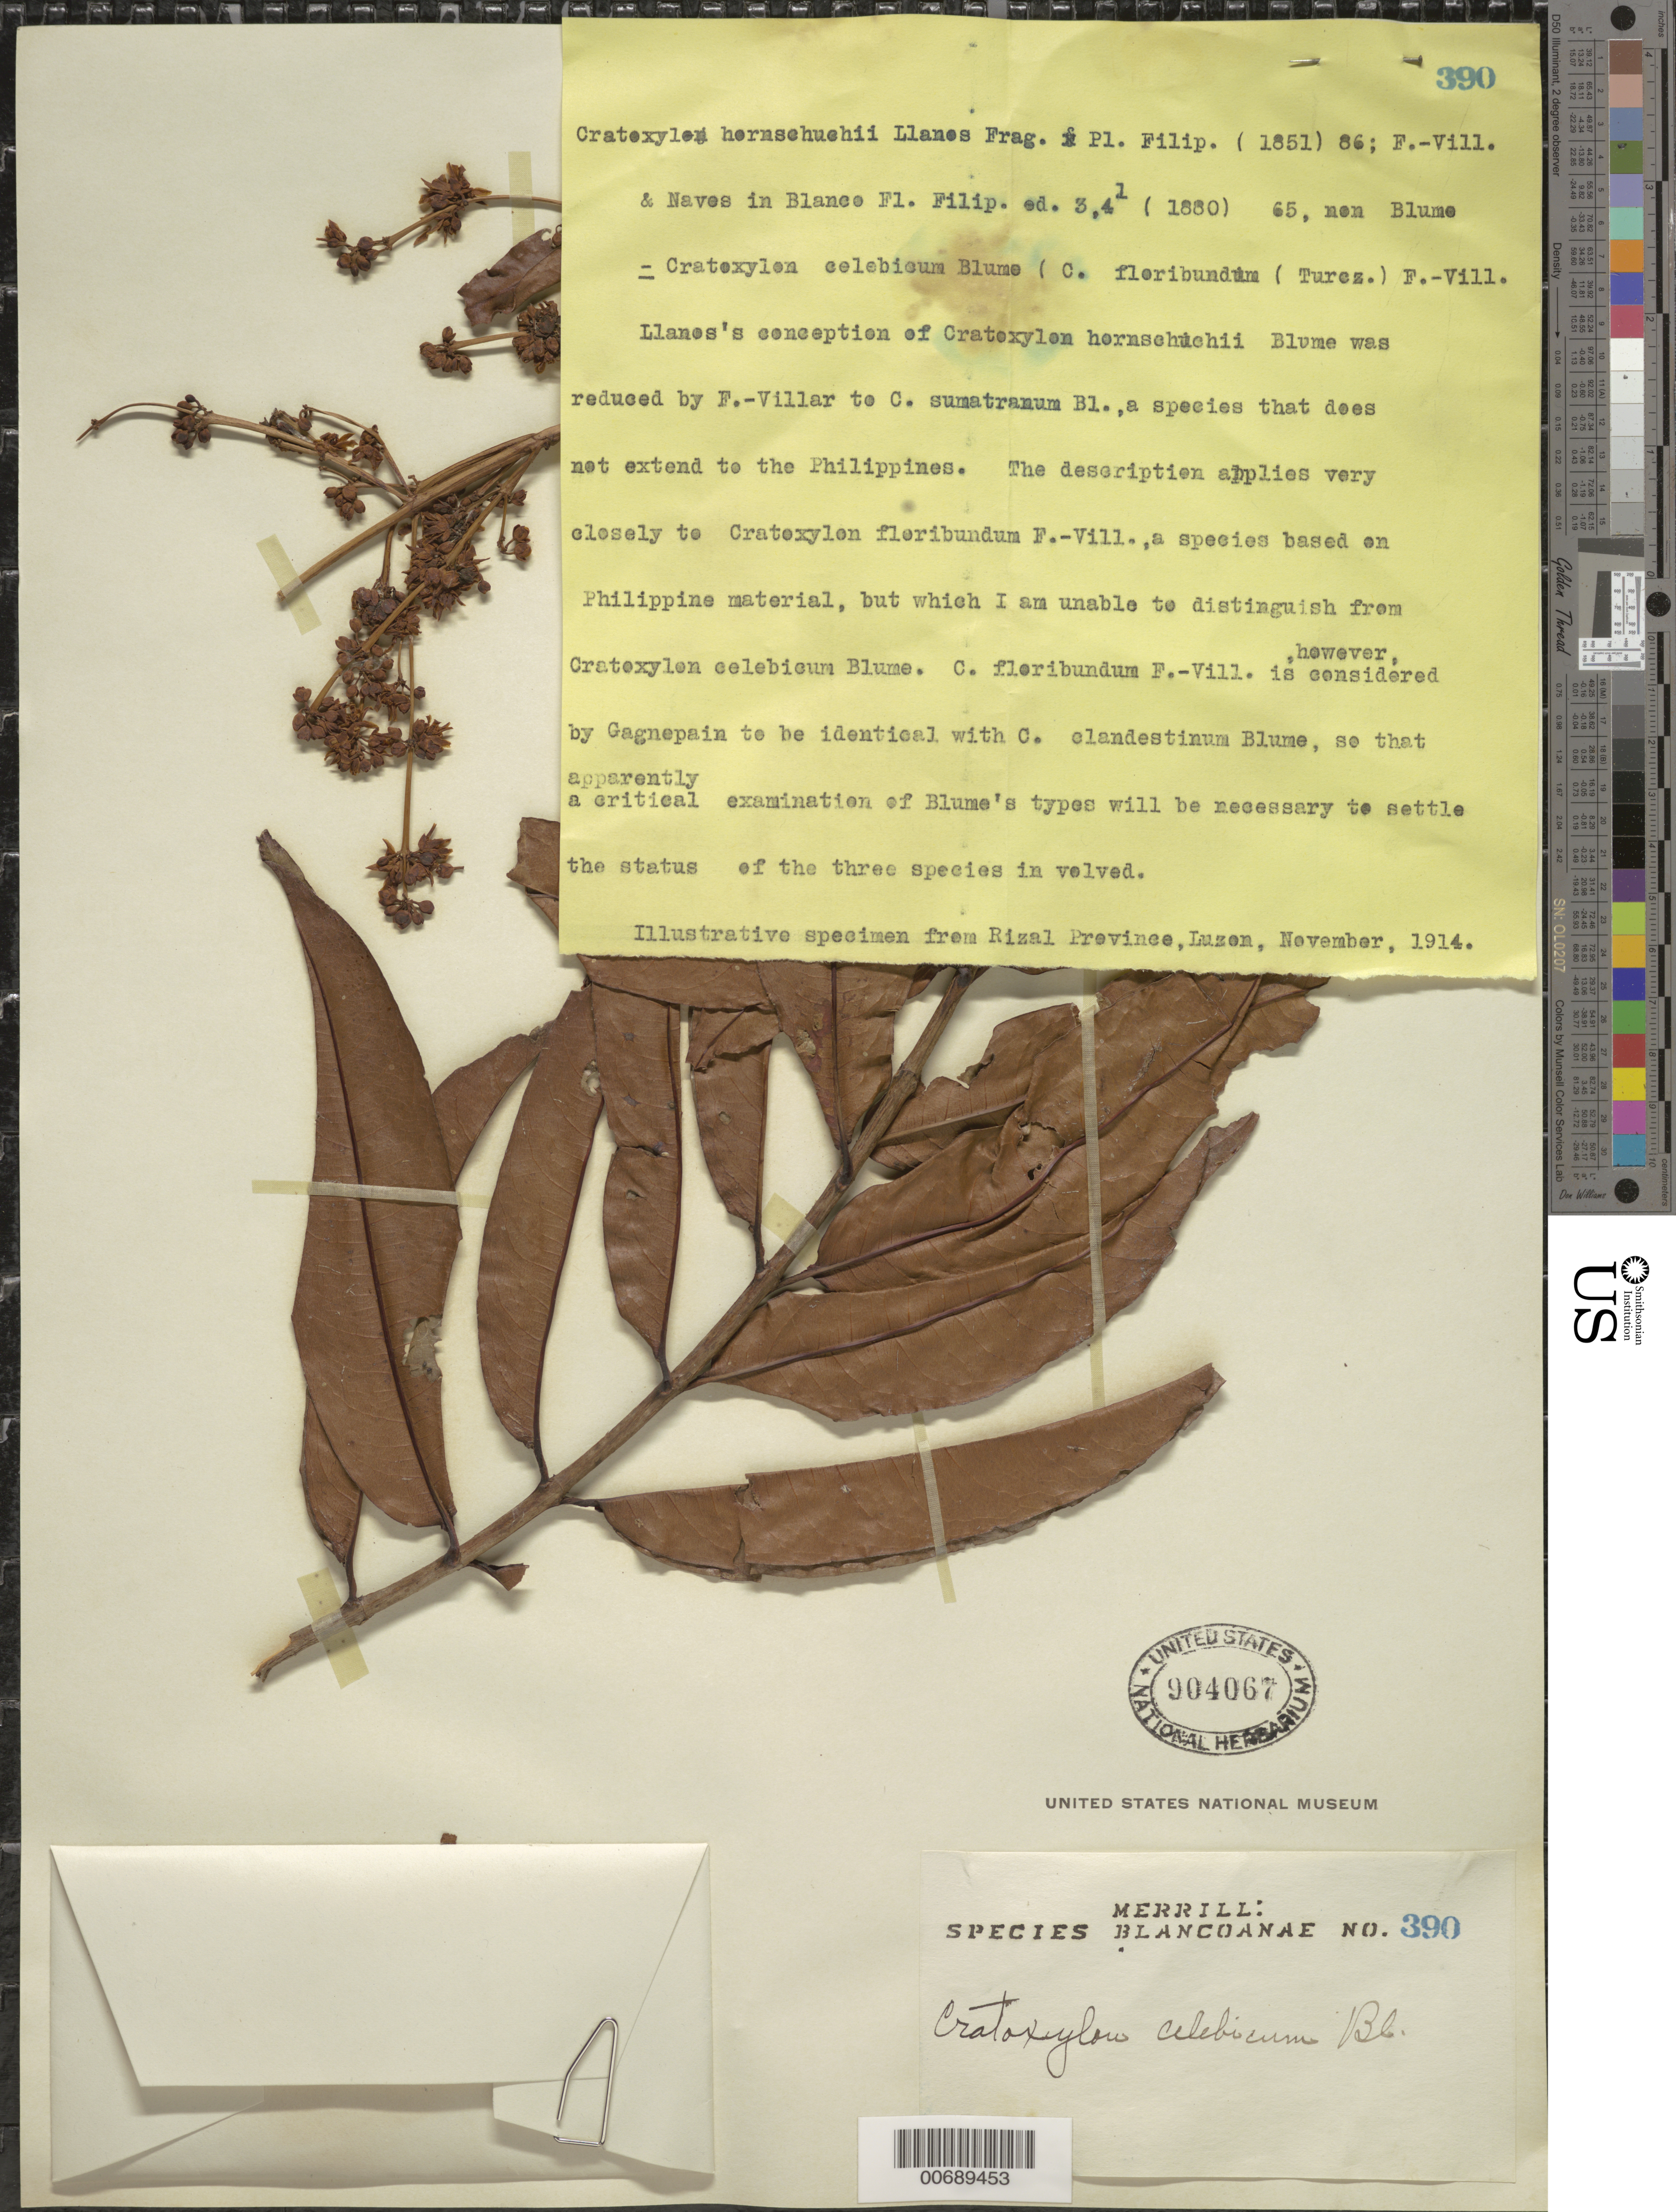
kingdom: Plantae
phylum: Tracheophyta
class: Magnoliopsida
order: Malpighiales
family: Hypericaceae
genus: Cratoxylum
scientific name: Cratoxylum celebicum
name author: Blume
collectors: E. D. Merrill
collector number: Sp. Blancoan. 0390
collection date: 1914-11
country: Philippines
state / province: Calabarzon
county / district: Rizal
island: Luzon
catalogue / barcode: US 904067